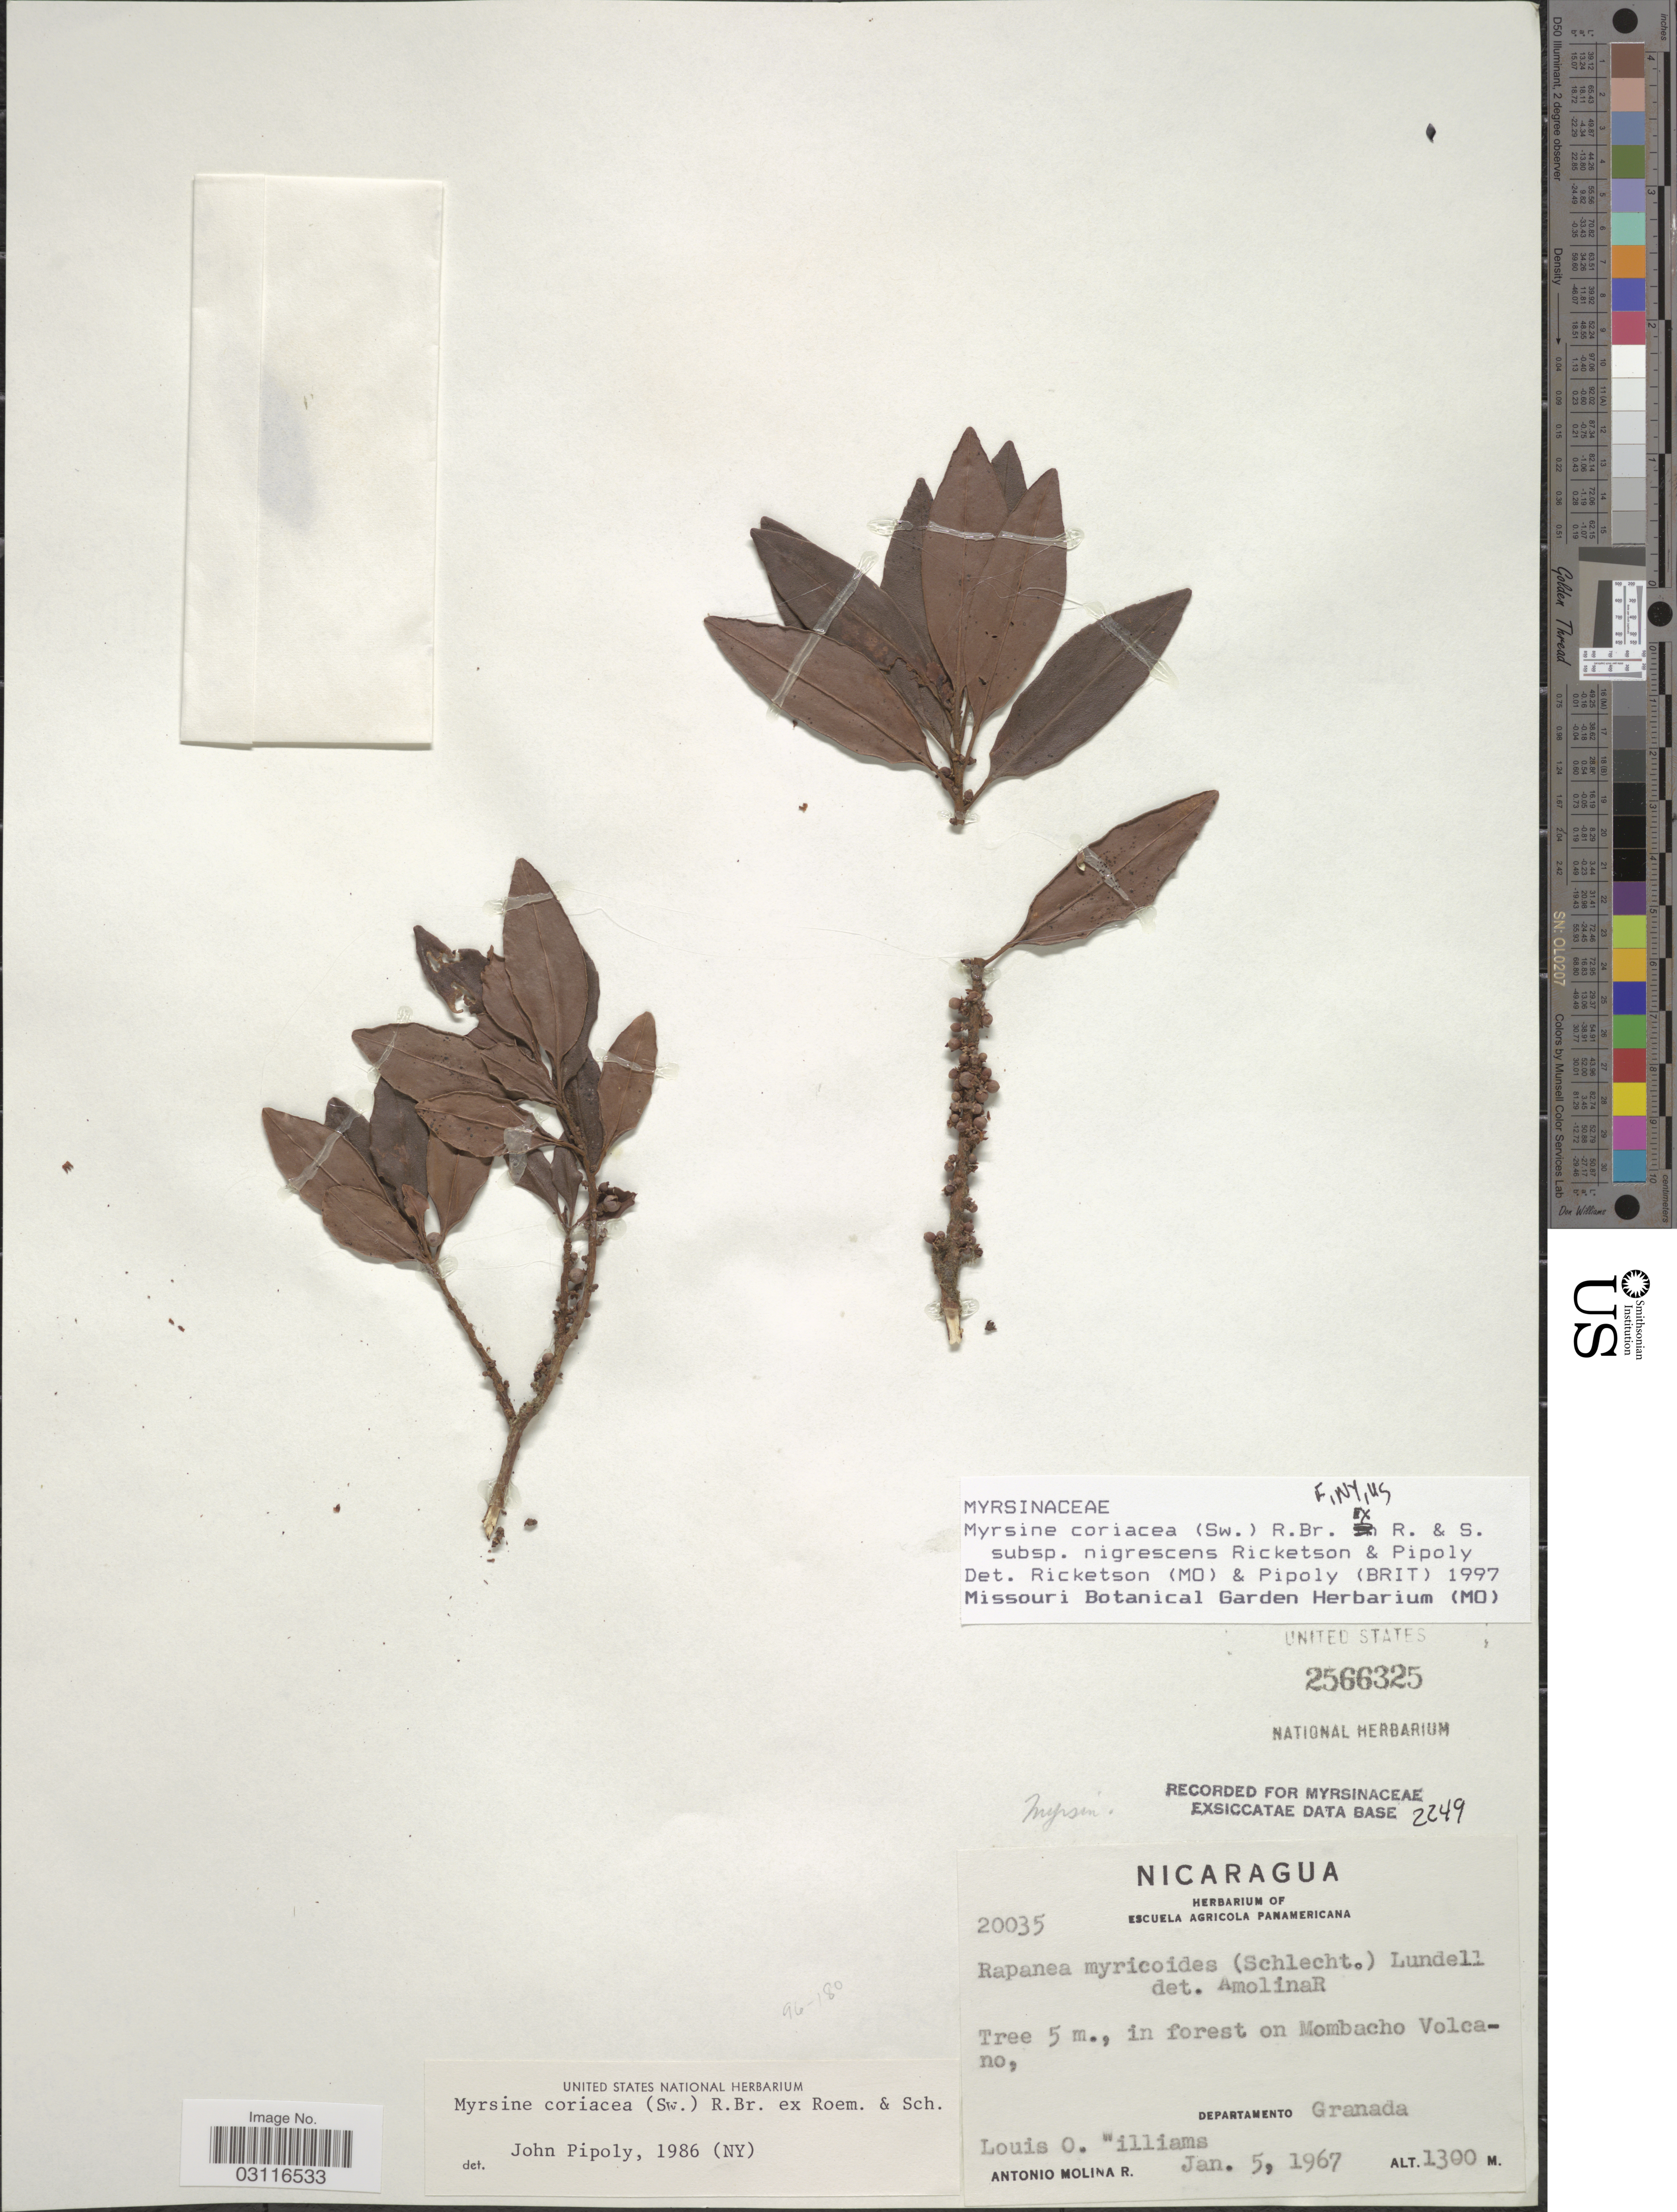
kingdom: Plantae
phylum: Tracheophyta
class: Magnoliopsida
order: Ericales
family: Primulaceae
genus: Myrsine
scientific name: Myrsine coriacea subsp. nigrescens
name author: (Lundell) Ricketson & Pipoly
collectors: L. O. Williams & A. Molina R.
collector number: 20035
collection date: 1967-01-05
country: Nicaragua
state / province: Granada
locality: In forest on Mombacho Volcano, Departamento Granada.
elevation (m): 1300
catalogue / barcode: US 2566325